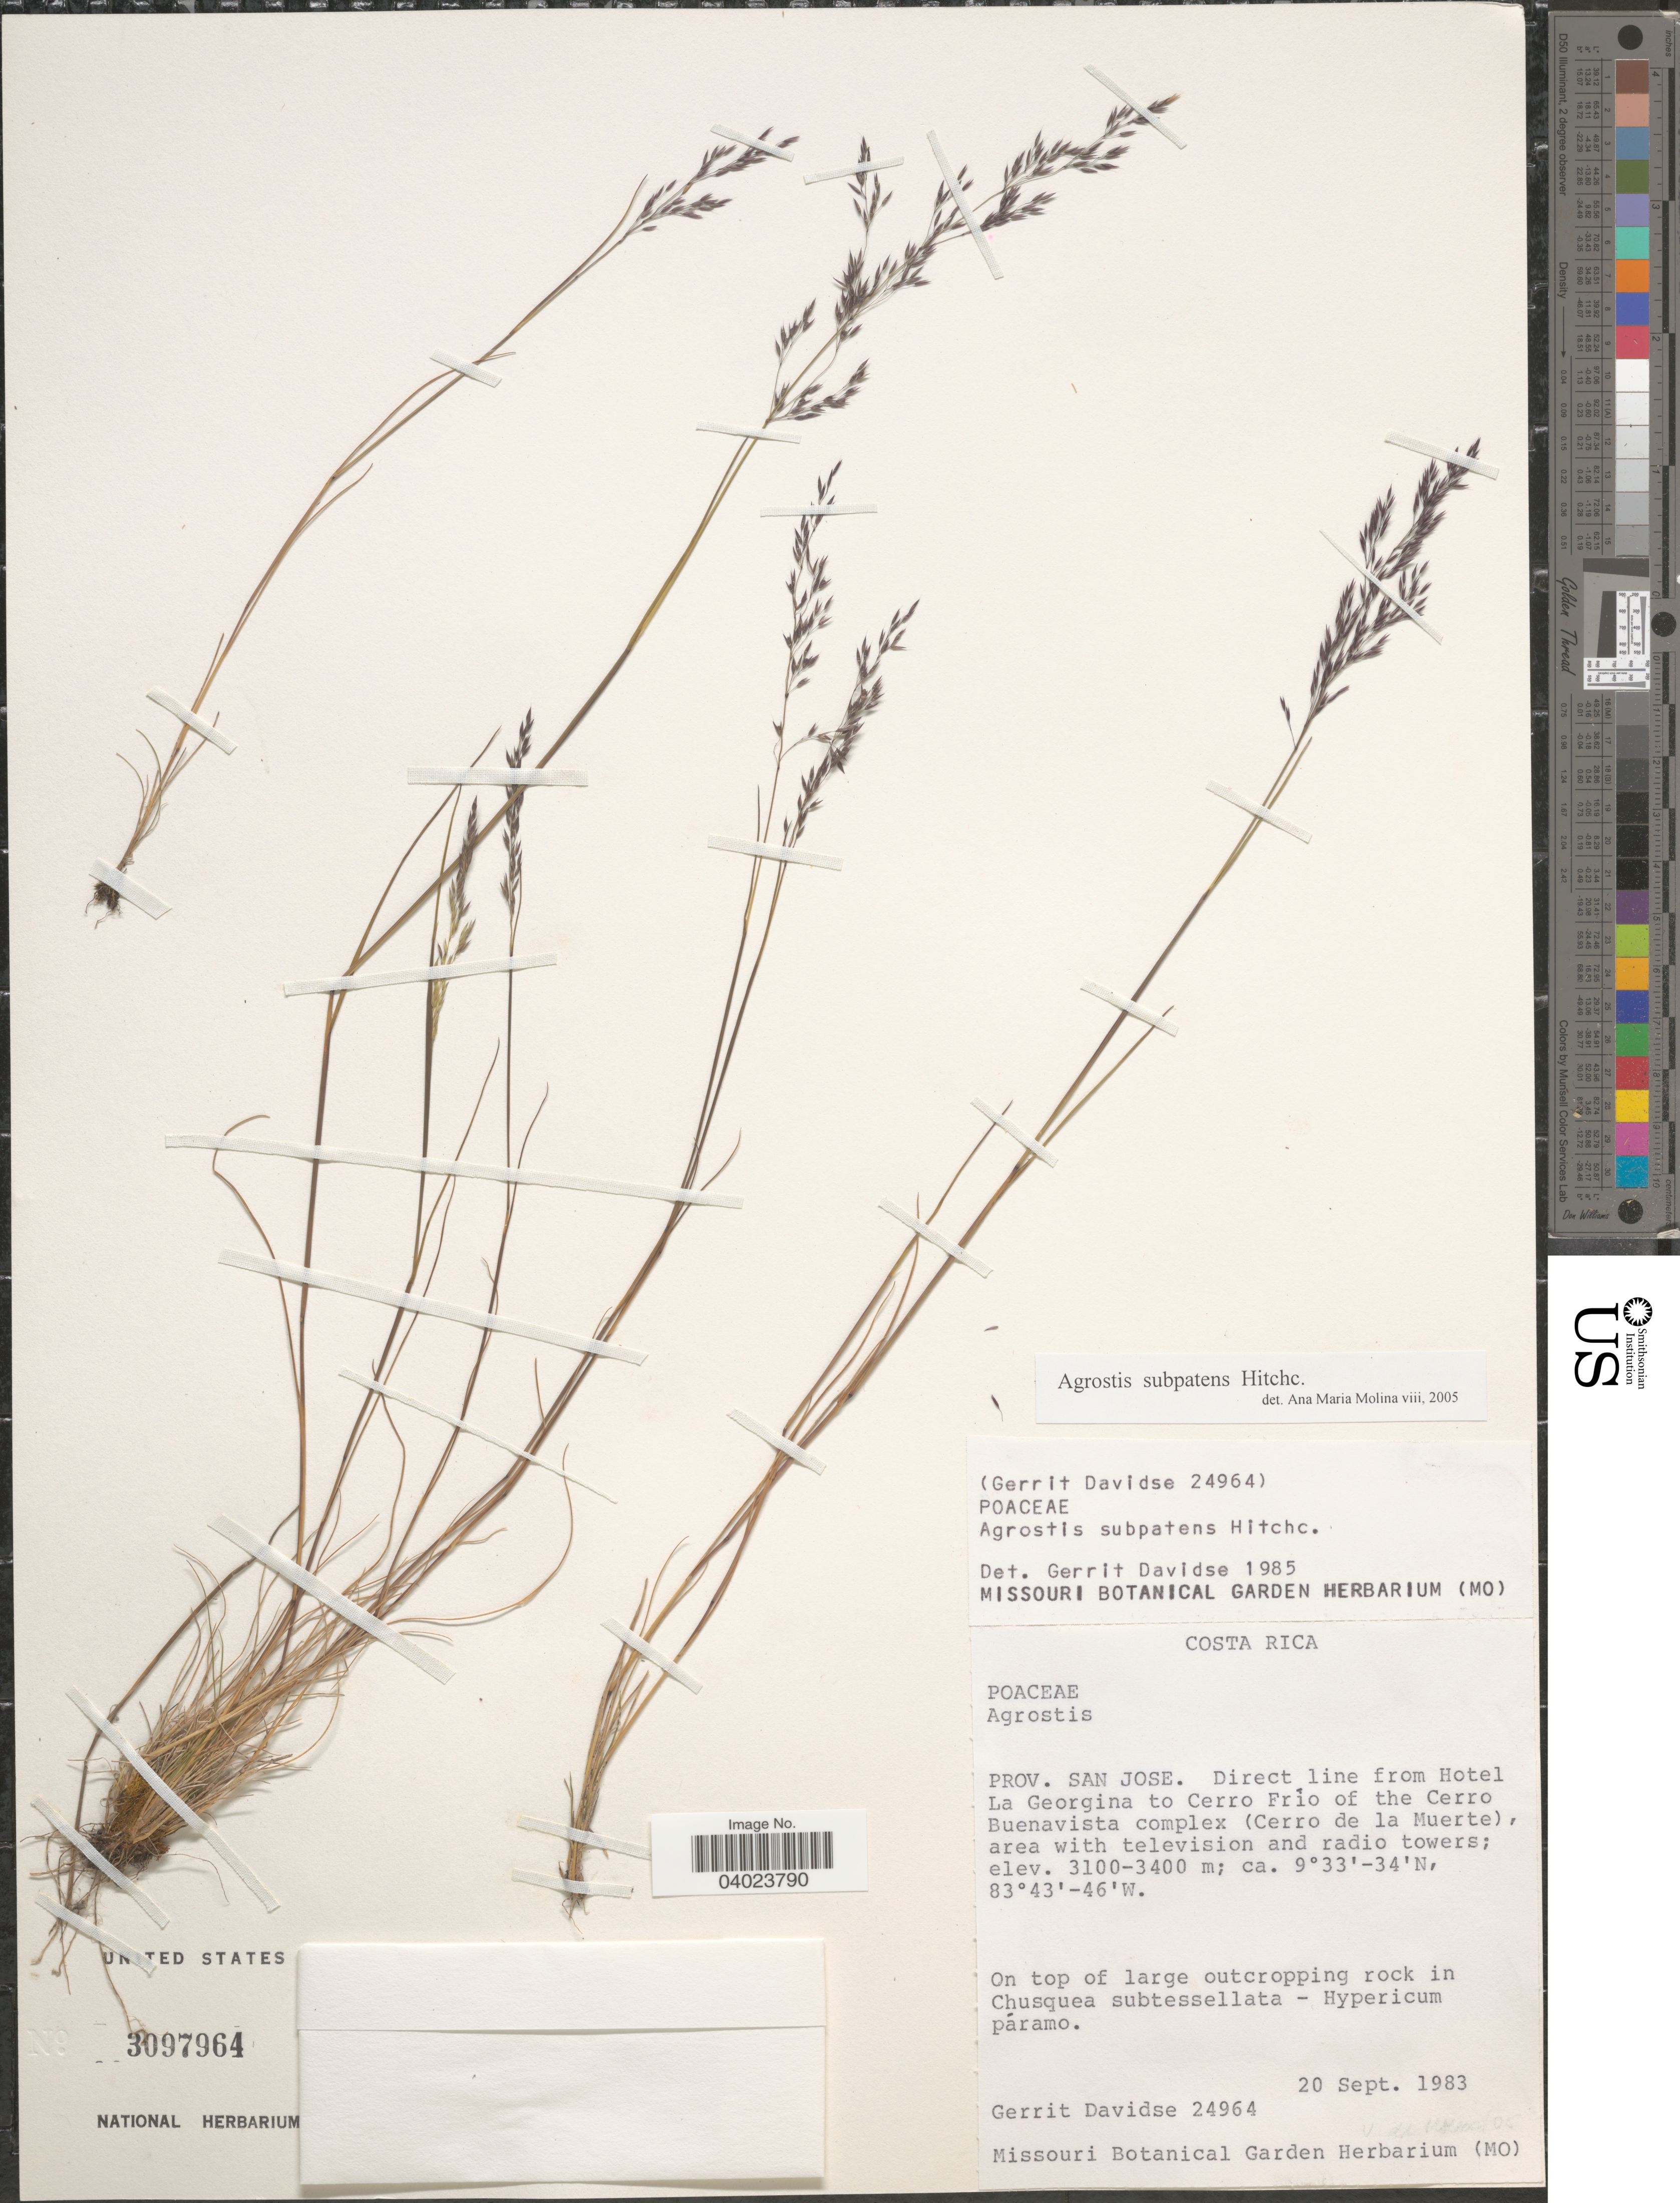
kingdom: Plantae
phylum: Tracheophyta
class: Liliopsida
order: Poales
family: Poaceae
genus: Agrostis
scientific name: Agrostis subpatens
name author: Hitchc.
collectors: G. Davidse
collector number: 24964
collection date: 1983-09-20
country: Costa Rica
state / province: San José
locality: Direct line from Hotel La Georgina to Cerro Frío of the Cerro Buenavista complex. (Cerro de la Muerte), area with television and radio towers.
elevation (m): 3100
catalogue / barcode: US 3097964